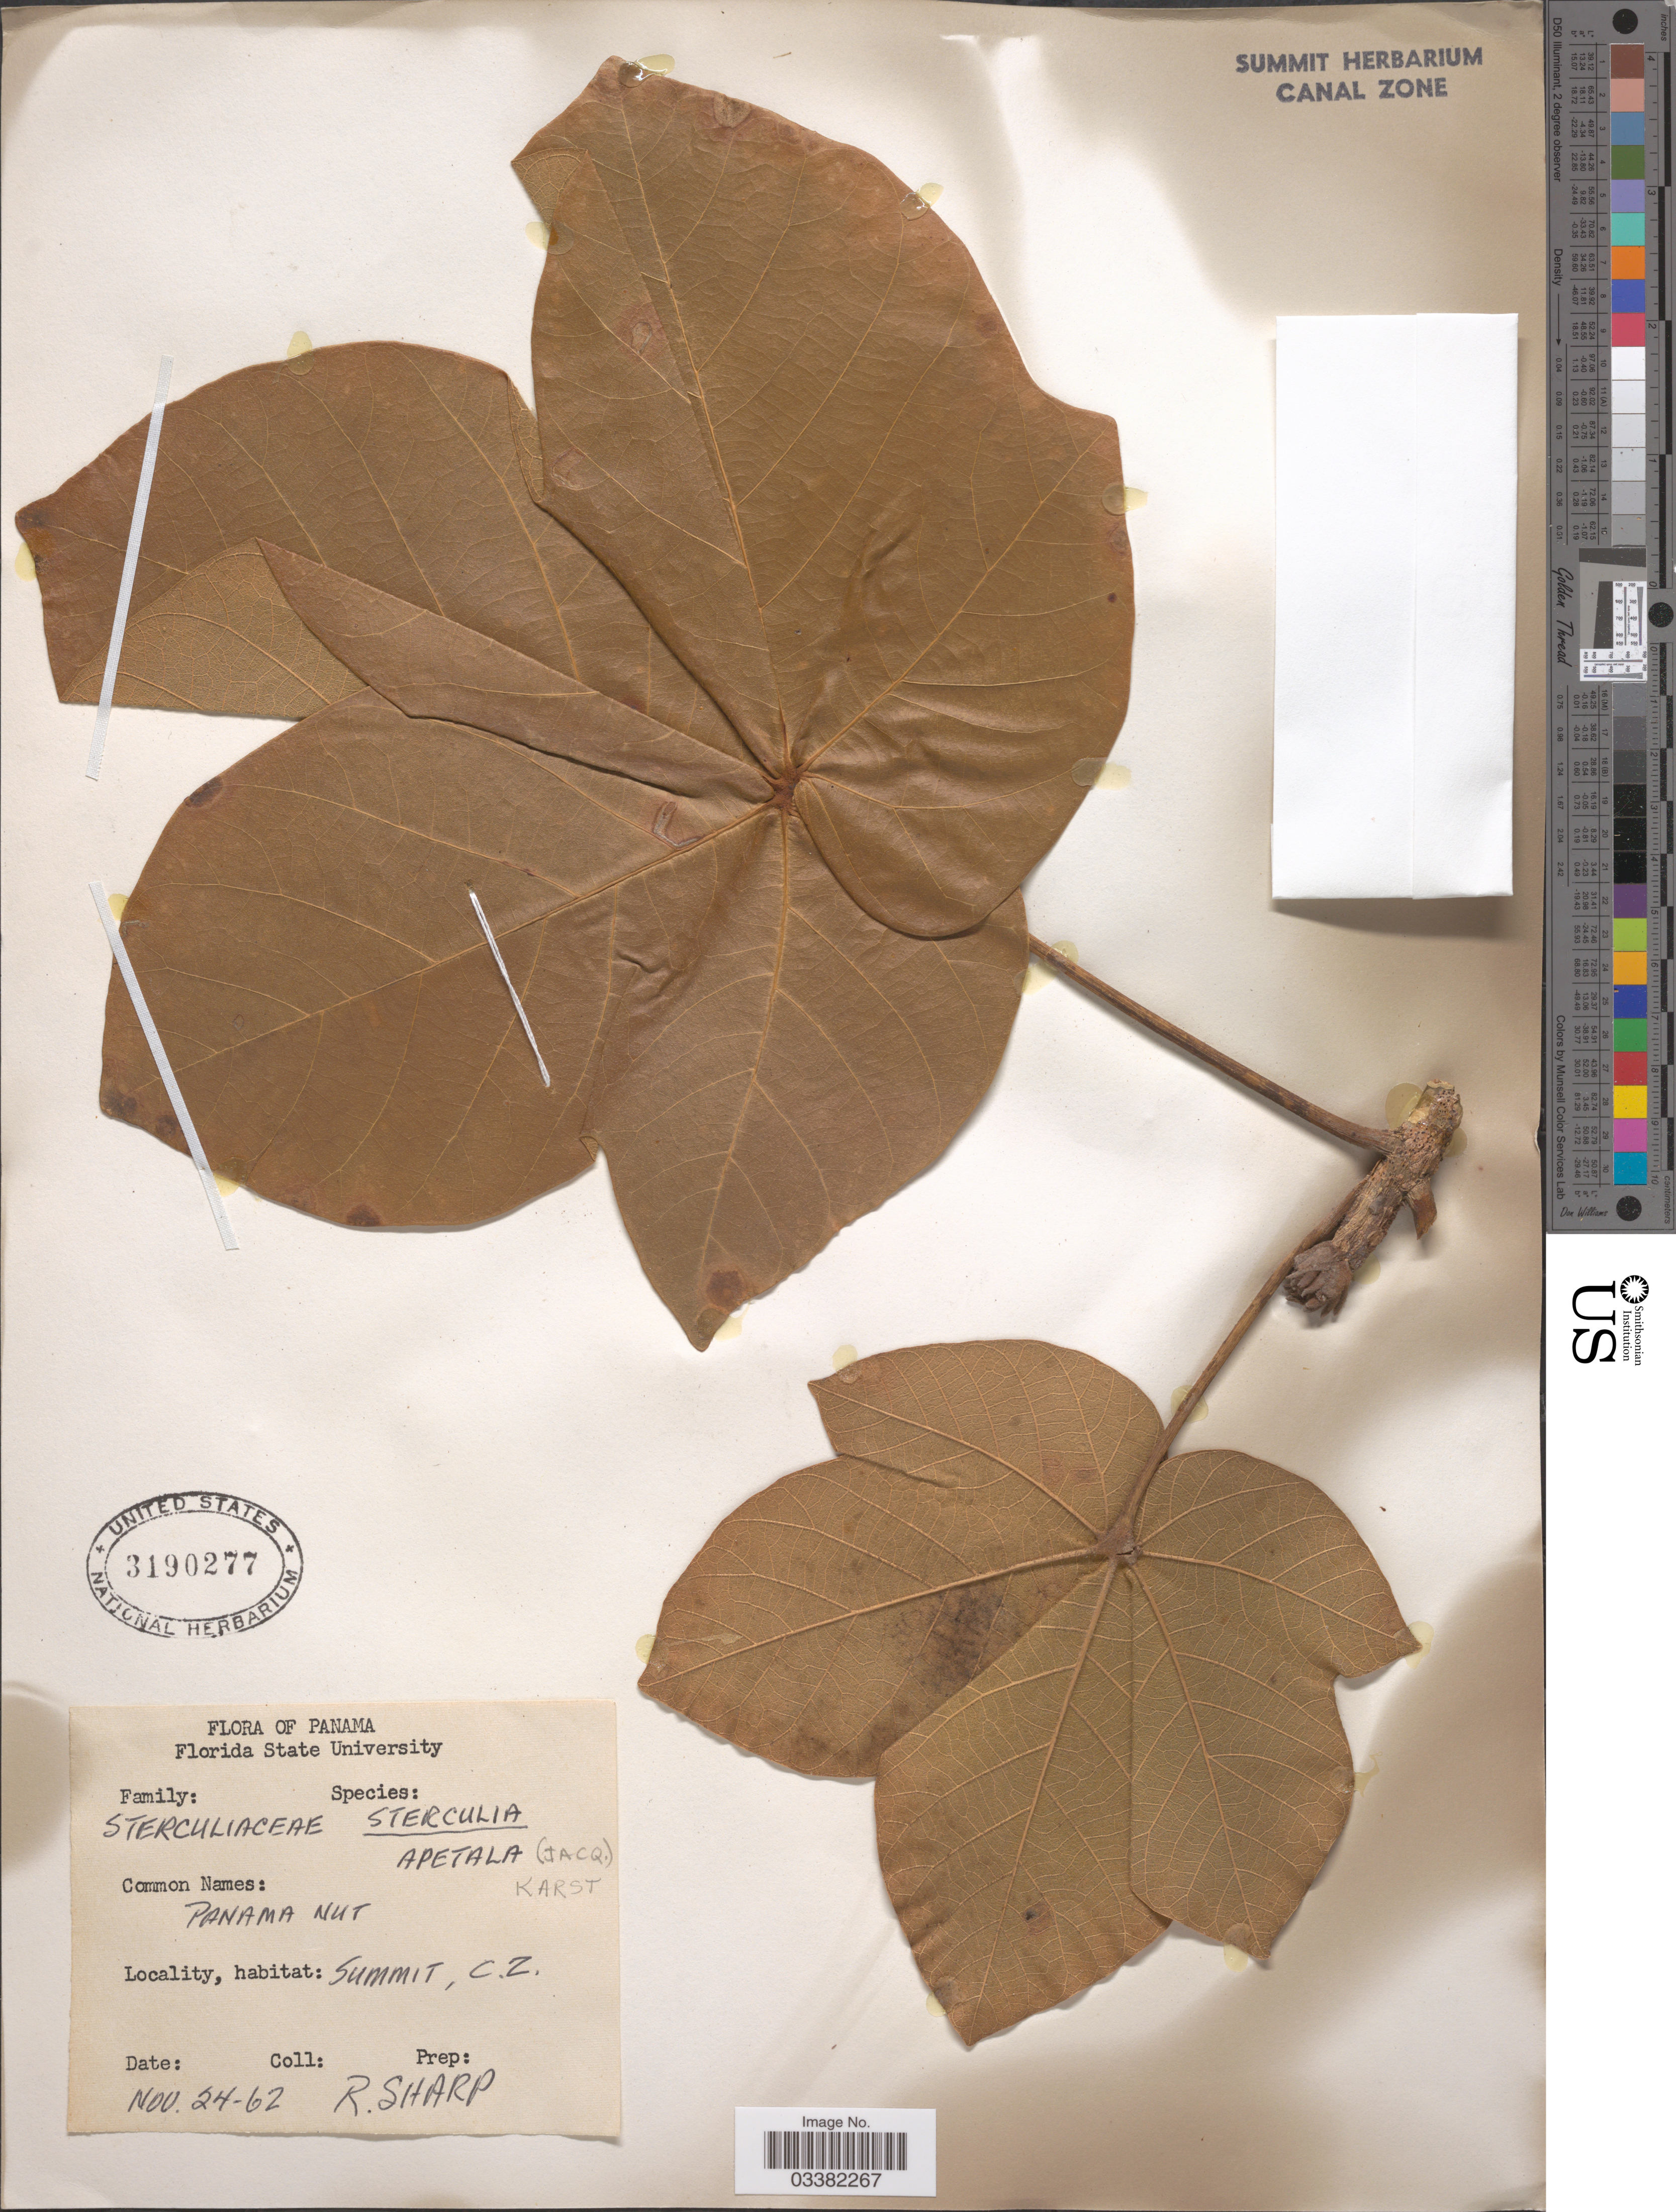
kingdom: Plantae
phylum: Tracheophyta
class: Magnoliopsida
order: Malvales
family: Malvaceae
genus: Sterculia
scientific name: Sterculia apetala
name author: (Jacq.) H. Karst.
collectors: R. Sharp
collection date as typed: Transcribed d/m/y: 24/11/62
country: Panama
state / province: Colón / Panamá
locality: Summit, C.Z.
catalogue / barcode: US 3190277